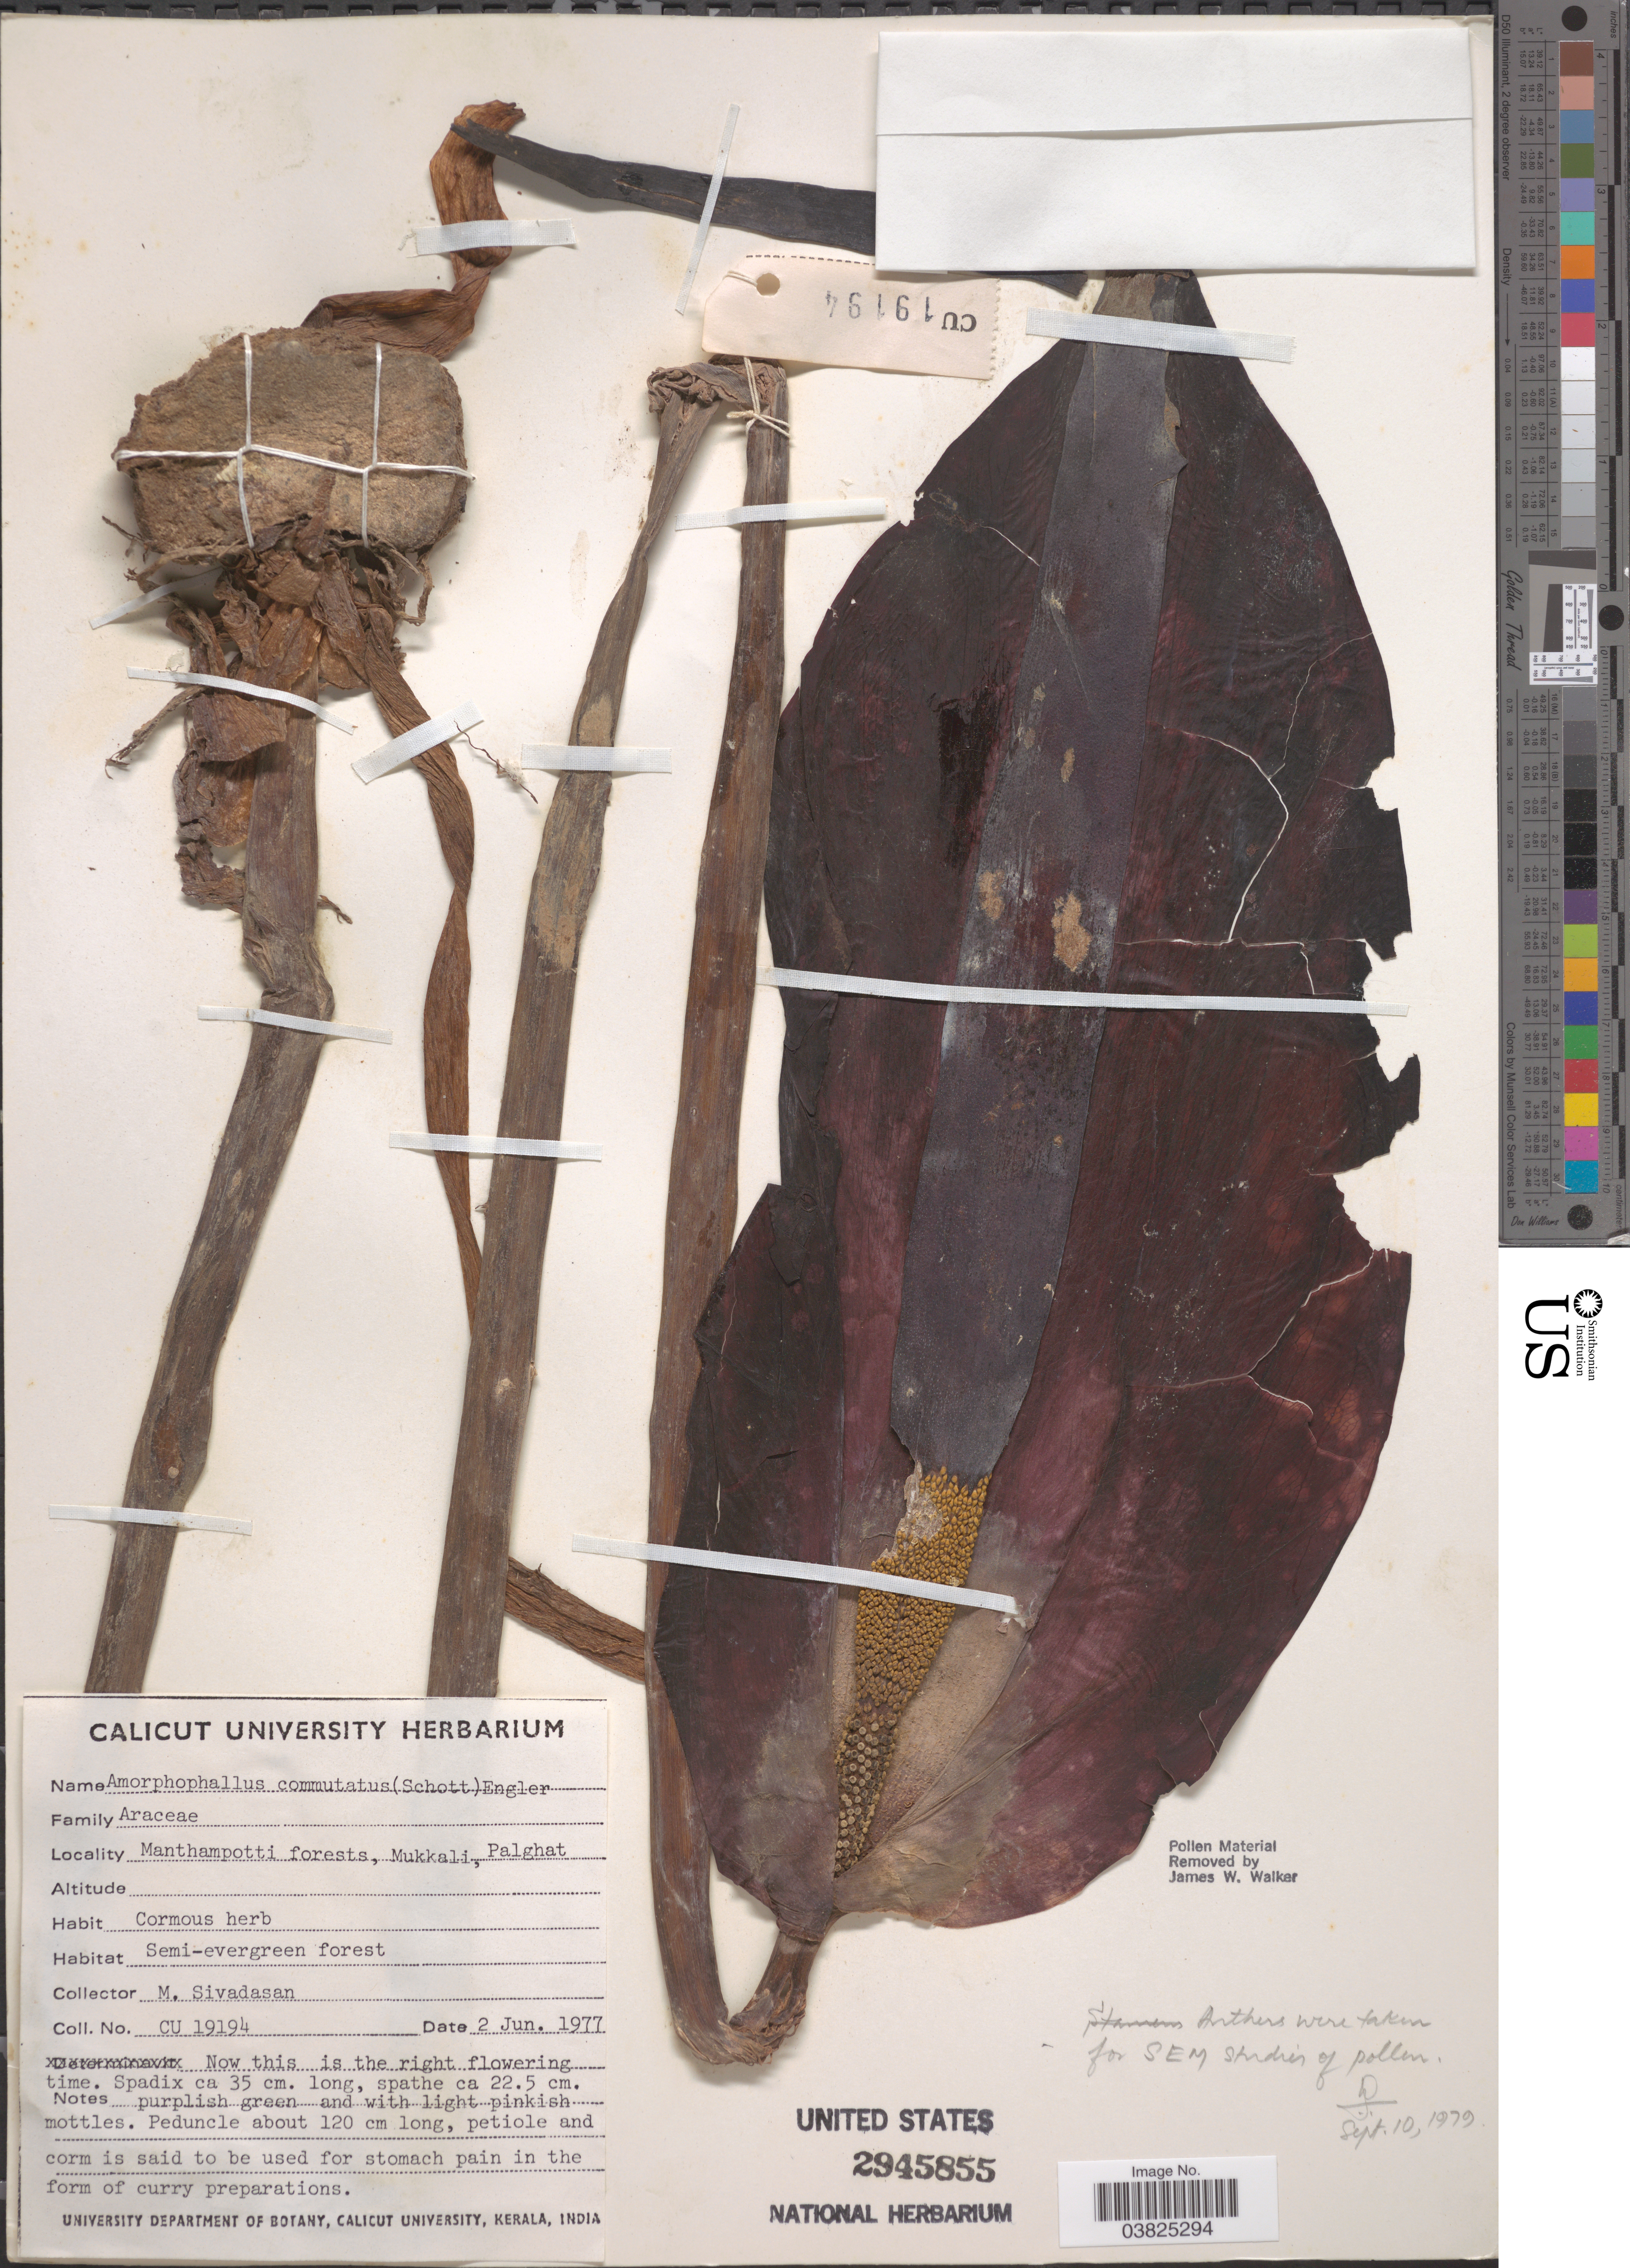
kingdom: Plantae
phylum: Tracheophyta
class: Liliopsida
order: Alismatales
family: Araceae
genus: Amorphophallus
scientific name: Amorphophallus commutatus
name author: (Schott) Engl.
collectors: M. Sivadasan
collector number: CU 19194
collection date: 1977-06-02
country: India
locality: Manthampotti forests, Mukkali, Palghat.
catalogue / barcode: US 2945855